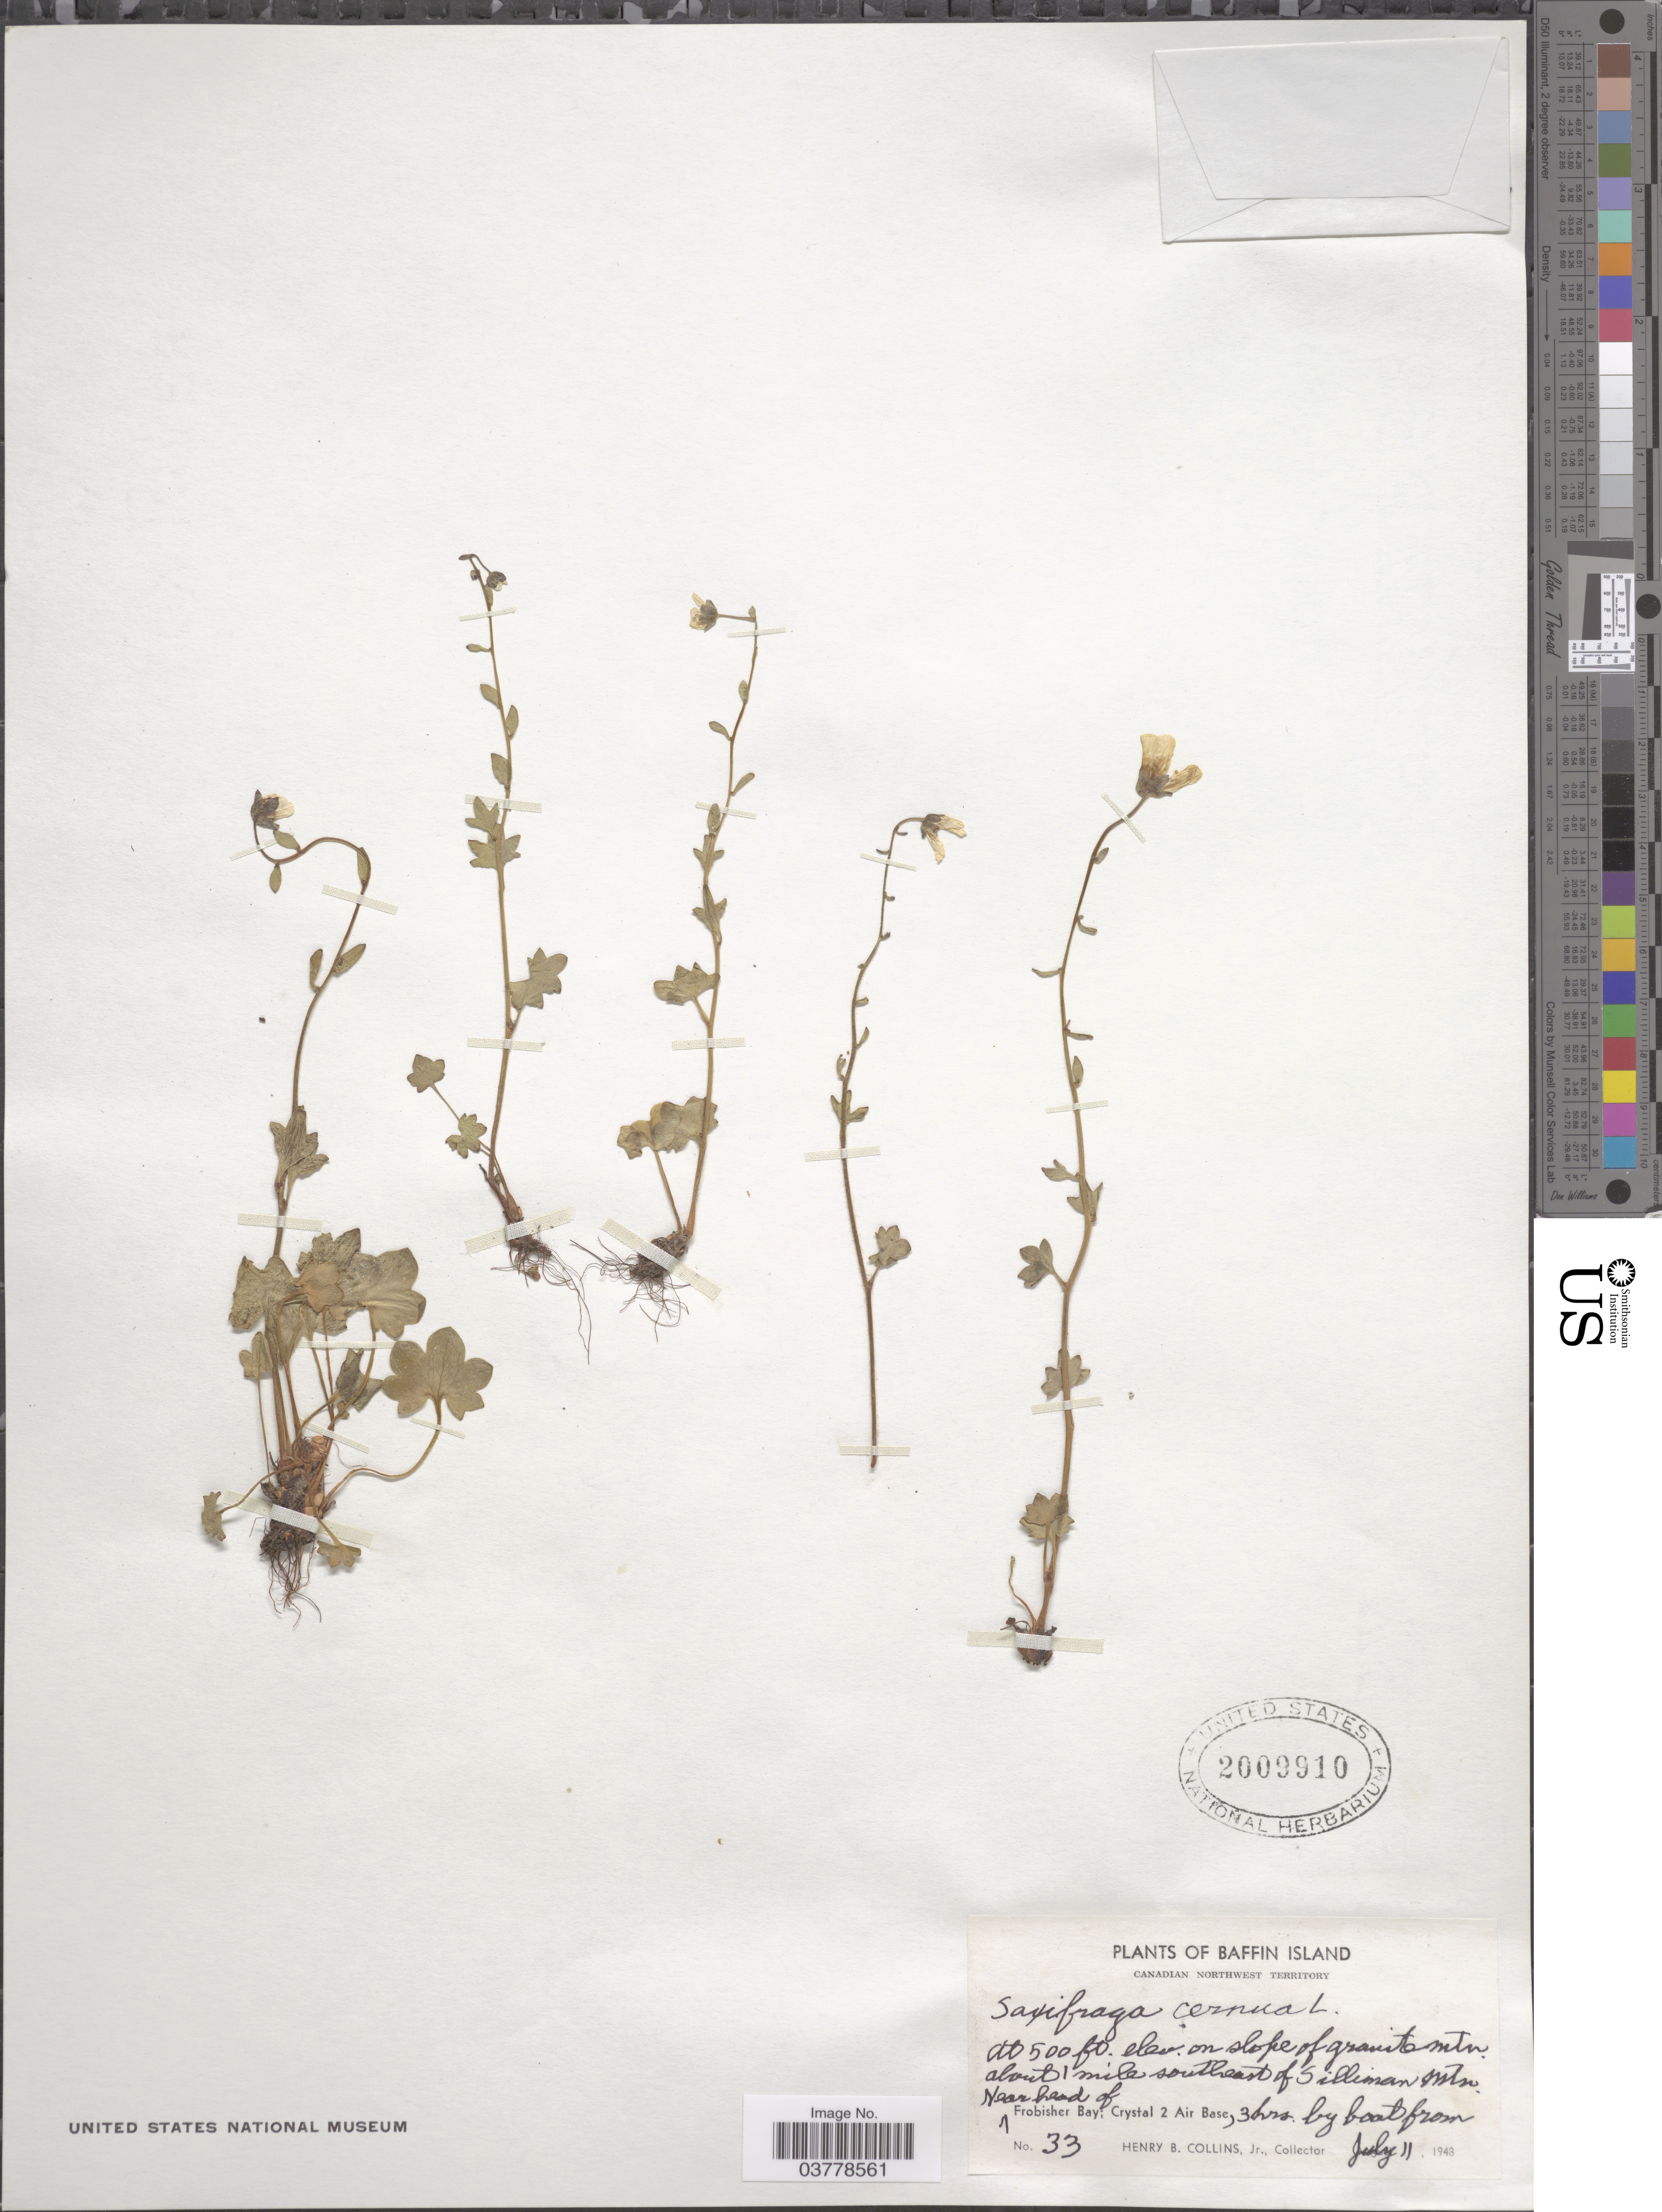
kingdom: Plantae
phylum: Tracheophyta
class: Magnoliopsida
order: Saxifragales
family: Saxifragaceae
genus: Saxifraga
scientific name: Saxifraga cernua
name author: L.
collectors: H. Collins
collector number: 33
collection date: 1948-07-11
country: Canada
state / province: Northwest Territories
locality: Baffin Island. On slope of granite mtn. about 1 mile southeast of Silliman Mtn. Near head of Frobisher Bay; Crystal 2 Air Base, 3 hrs. by boat.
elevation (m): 152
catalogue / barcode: US 2009910